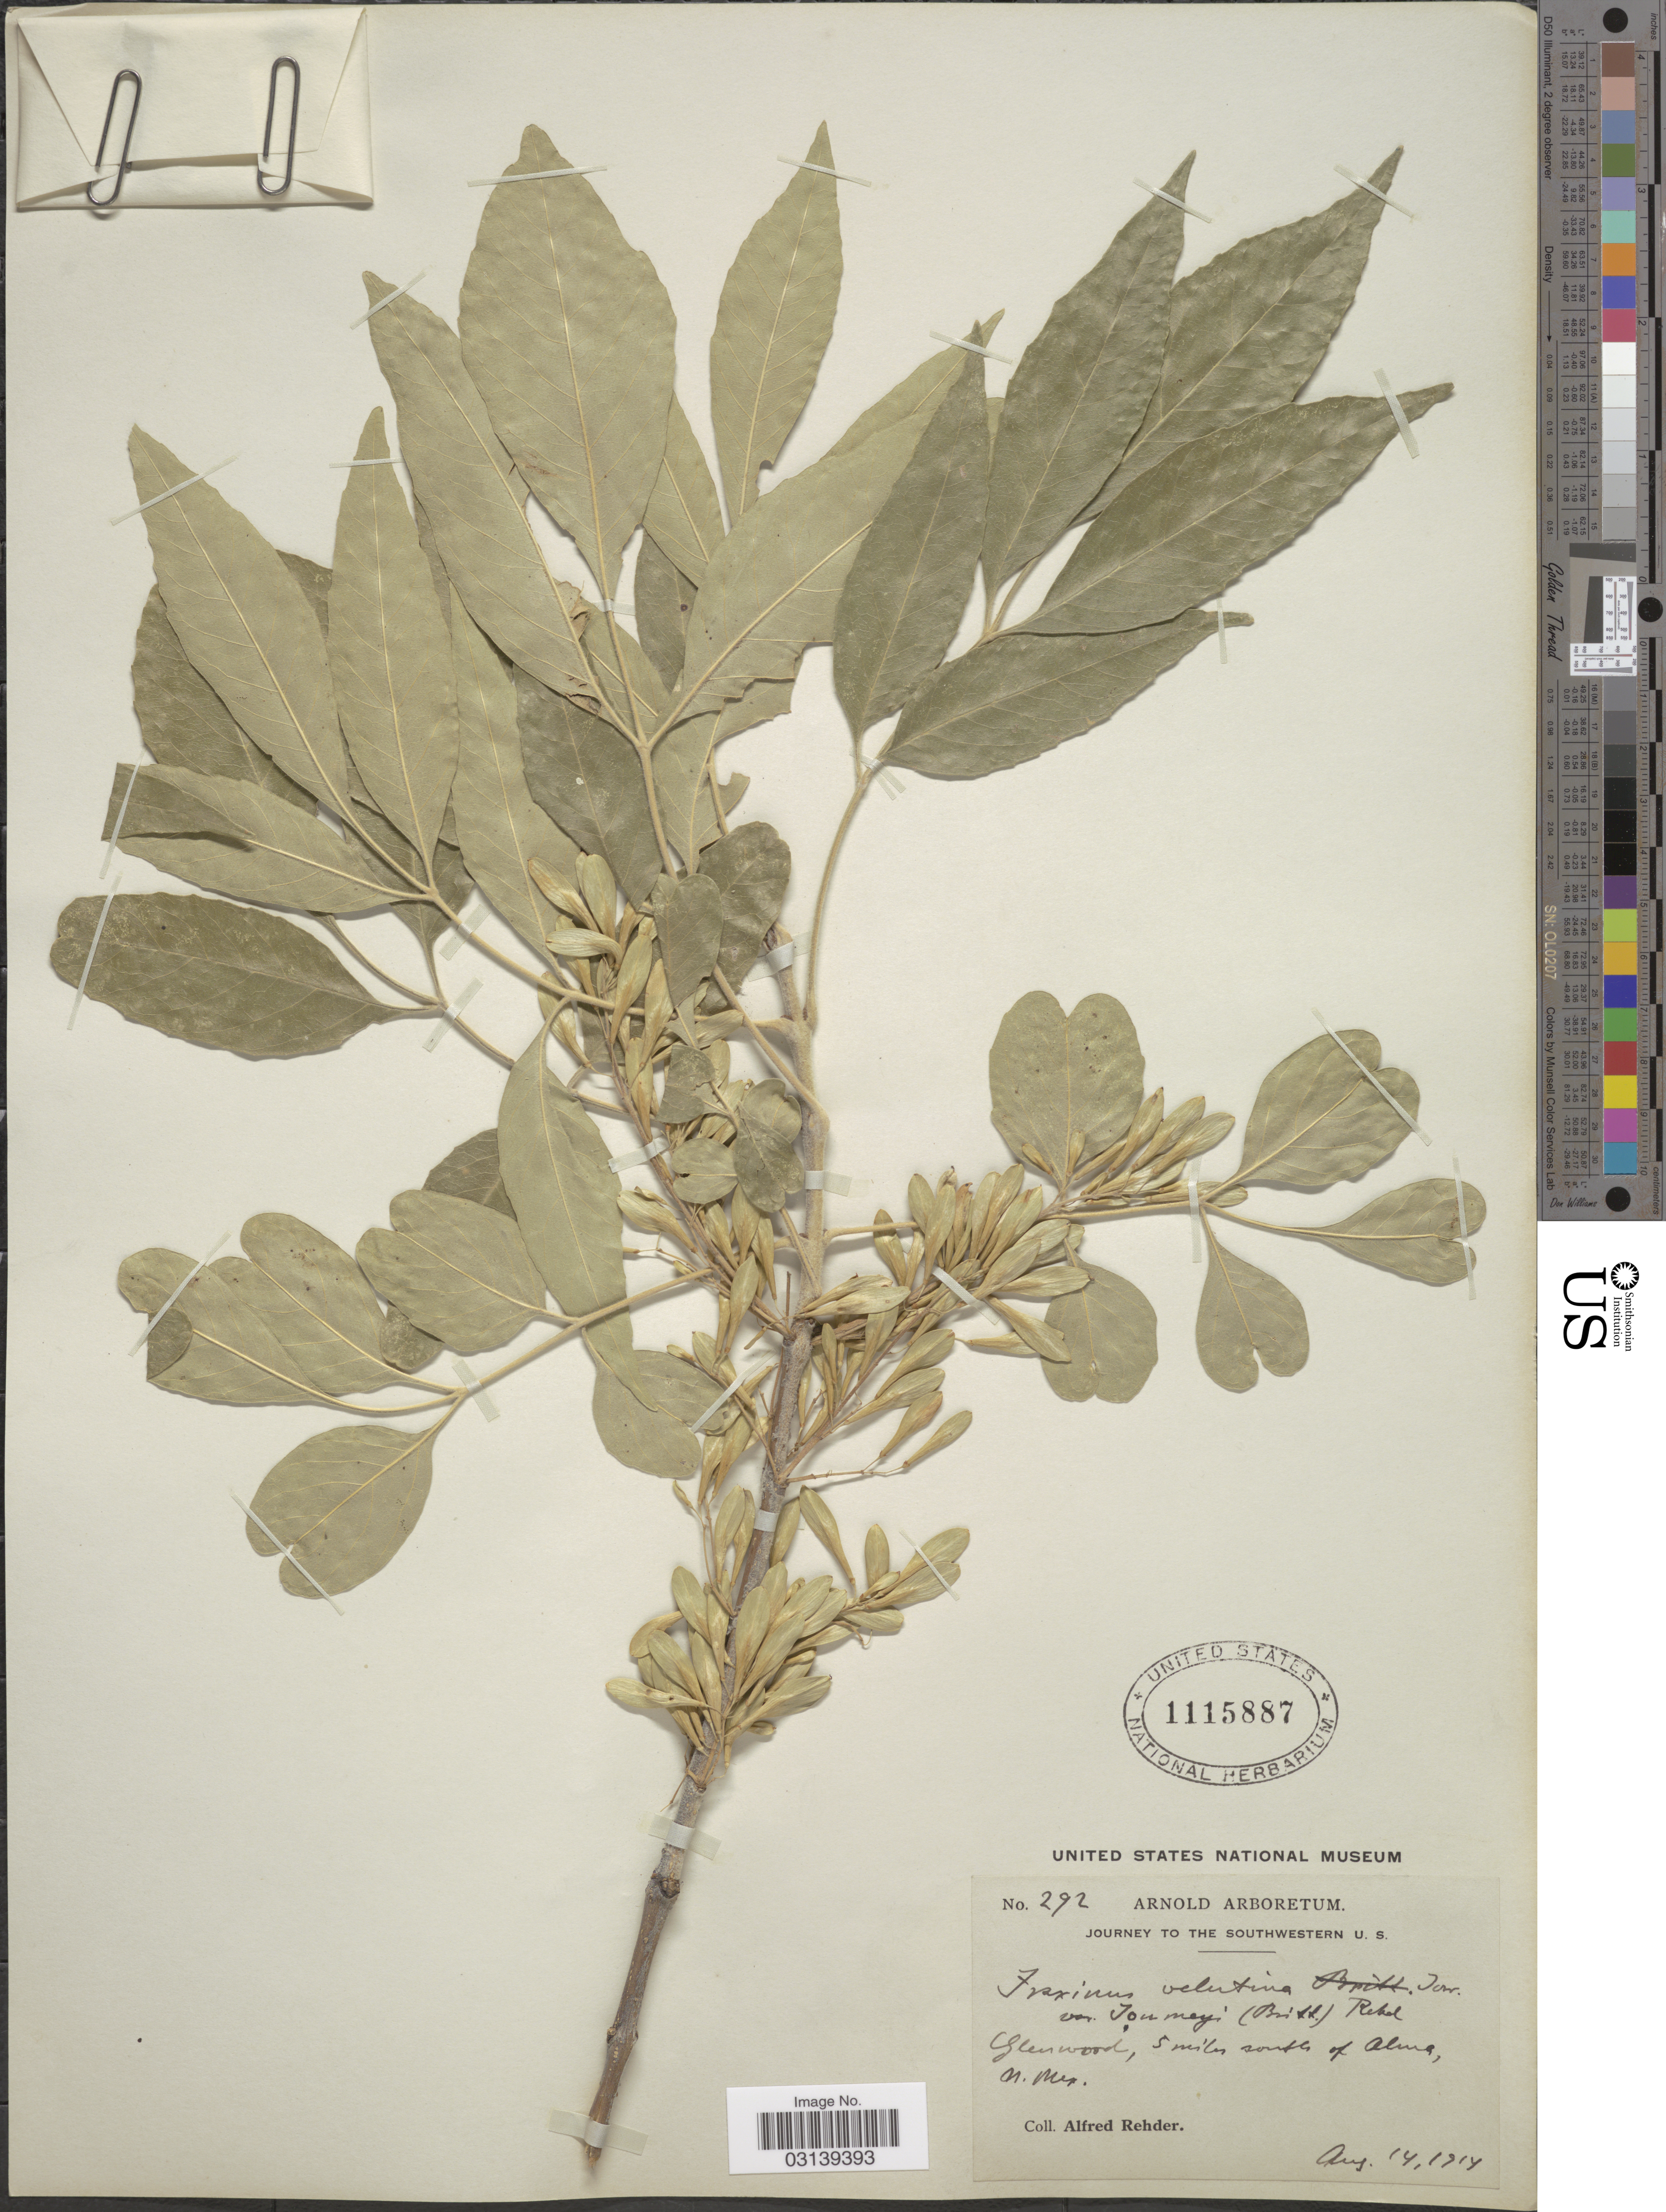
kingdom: Plantae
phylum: Tracheophyta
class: Magnoliopsida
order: Lamiales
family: Oleaceae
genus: Fraxinus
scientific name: Fraxinus velutina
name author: Torr.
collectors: A. Rehder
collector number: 292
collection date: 1914-08-14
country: United States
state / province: New Mexico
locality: The Southwestern U.S., Glenwood, 5 miles south of Alma.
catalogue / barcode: US 1115887